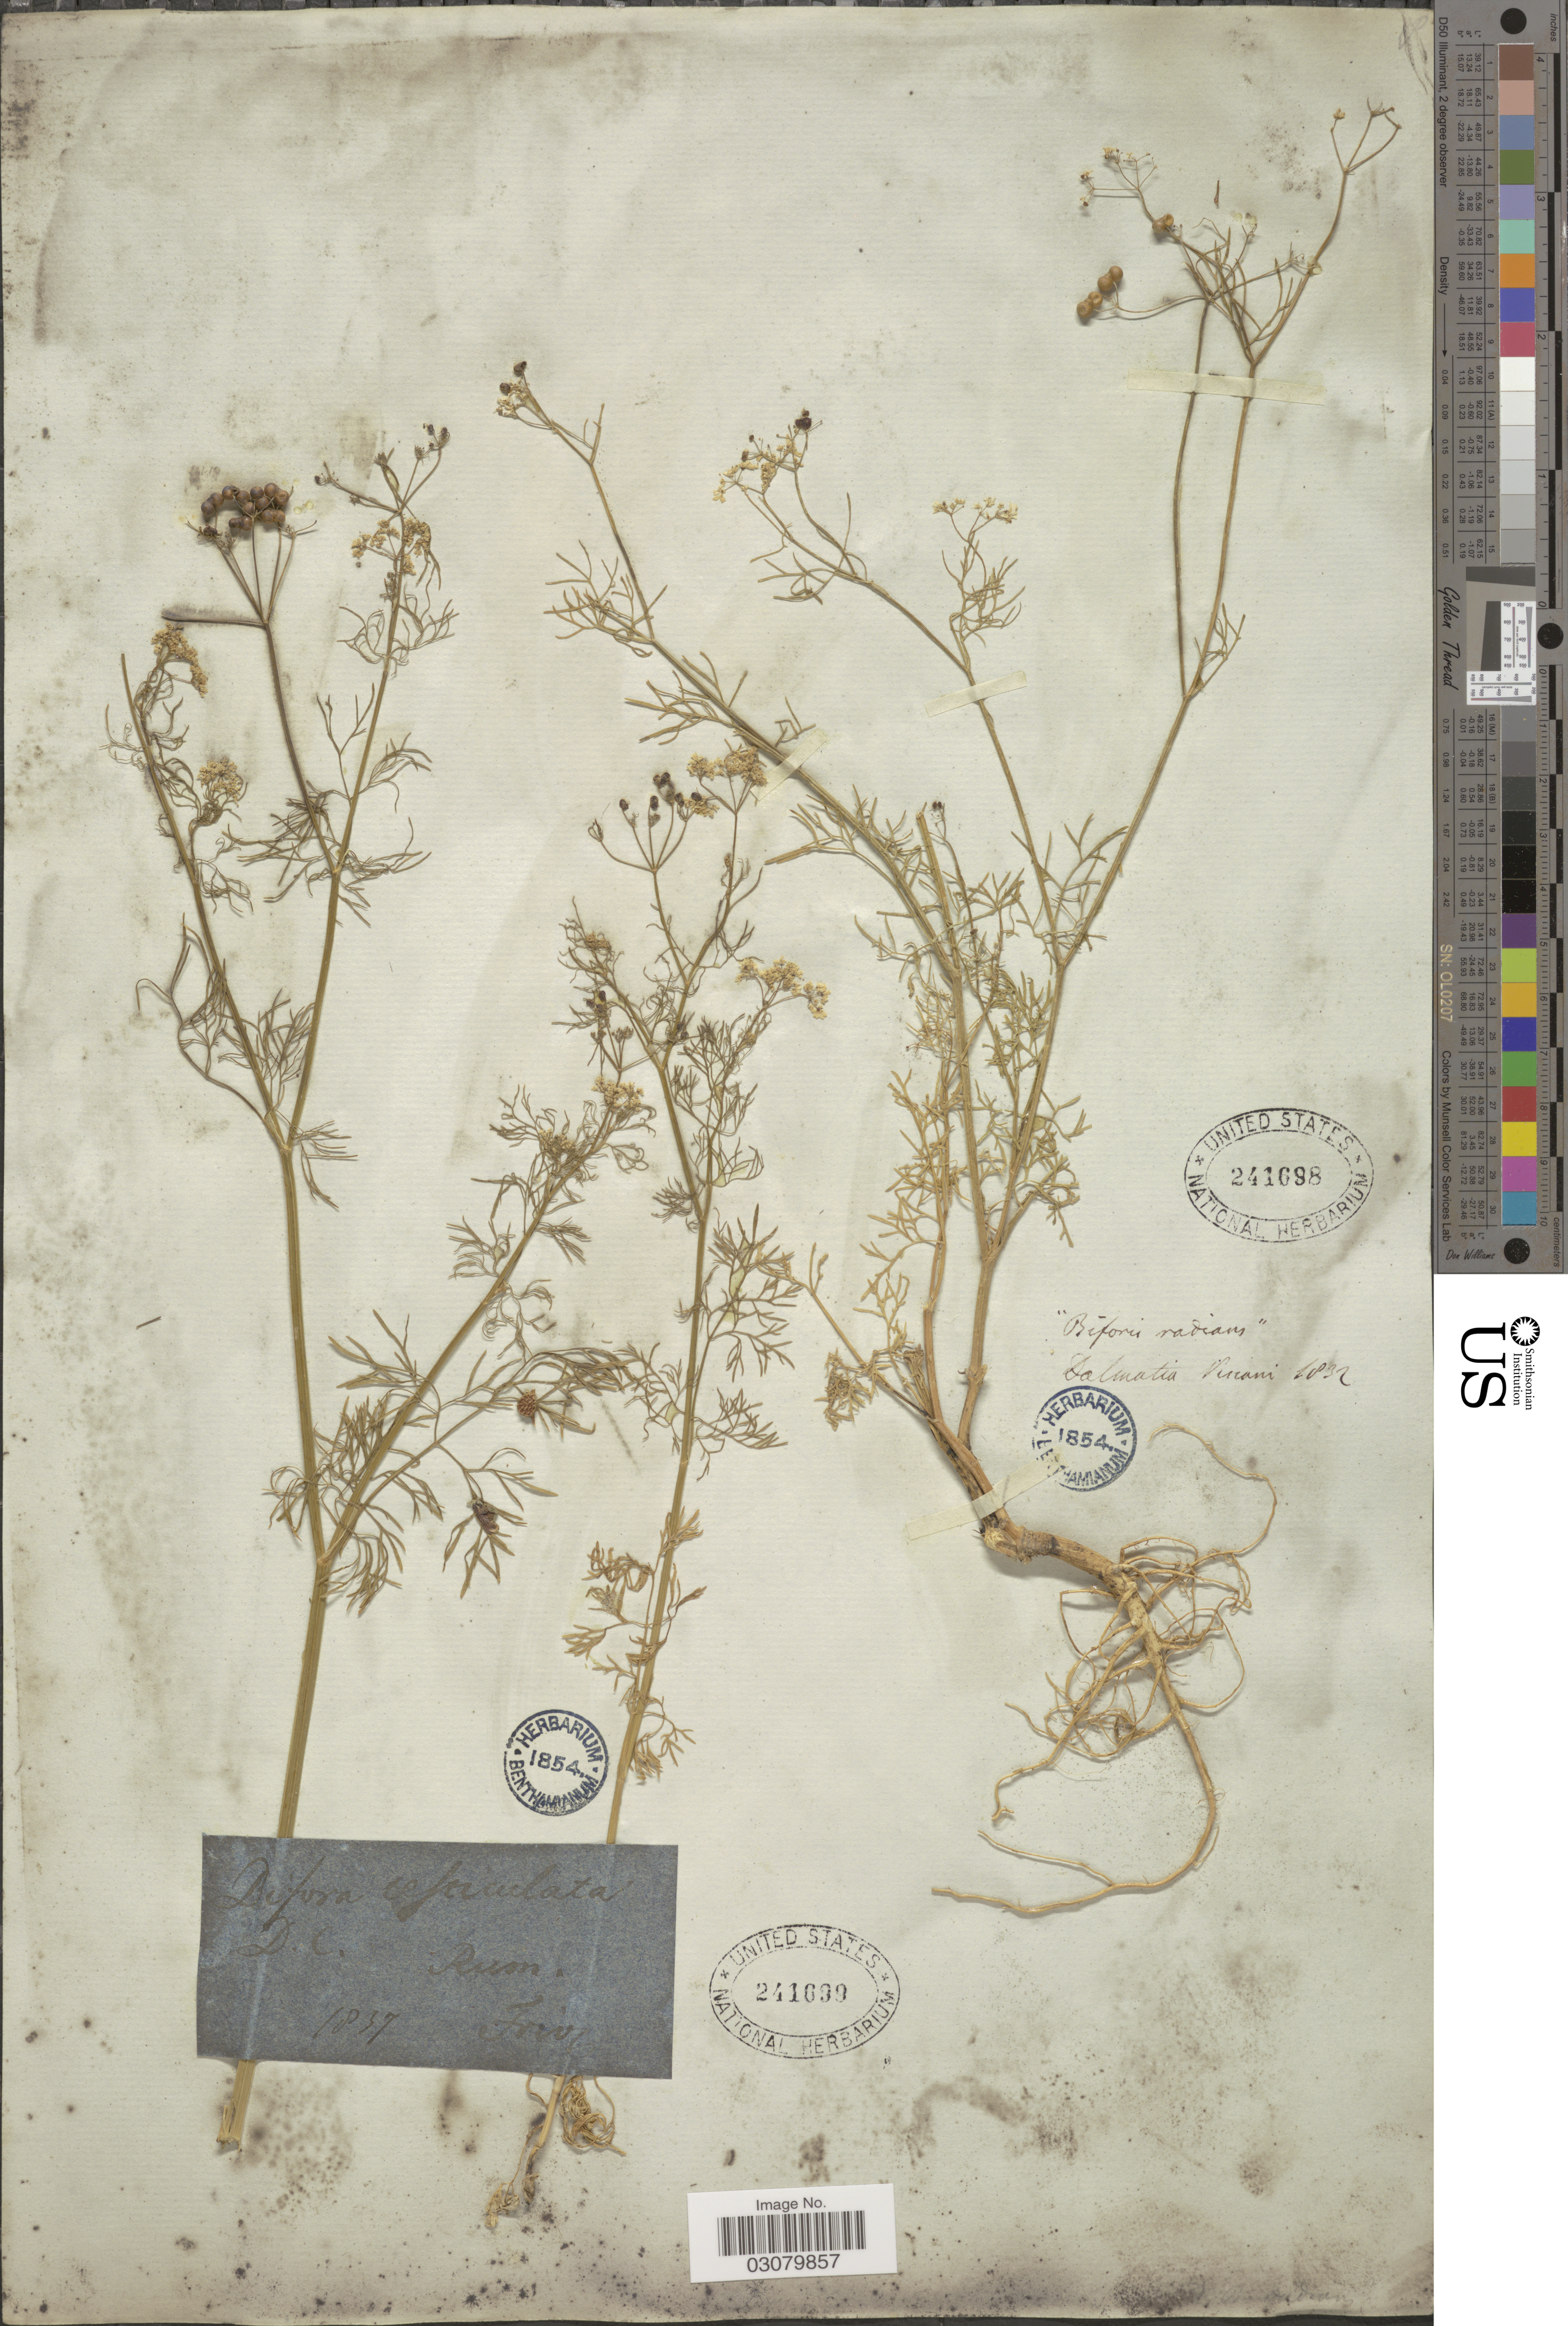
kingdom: Plantae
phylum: Tracheophyta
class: Magnoliopsida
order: Apiales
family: Apiaceae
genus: Bifora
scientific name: Bifora radians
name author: M. Bieb.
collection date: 1837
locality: Rum. [interpreted]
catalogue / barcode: US 241699